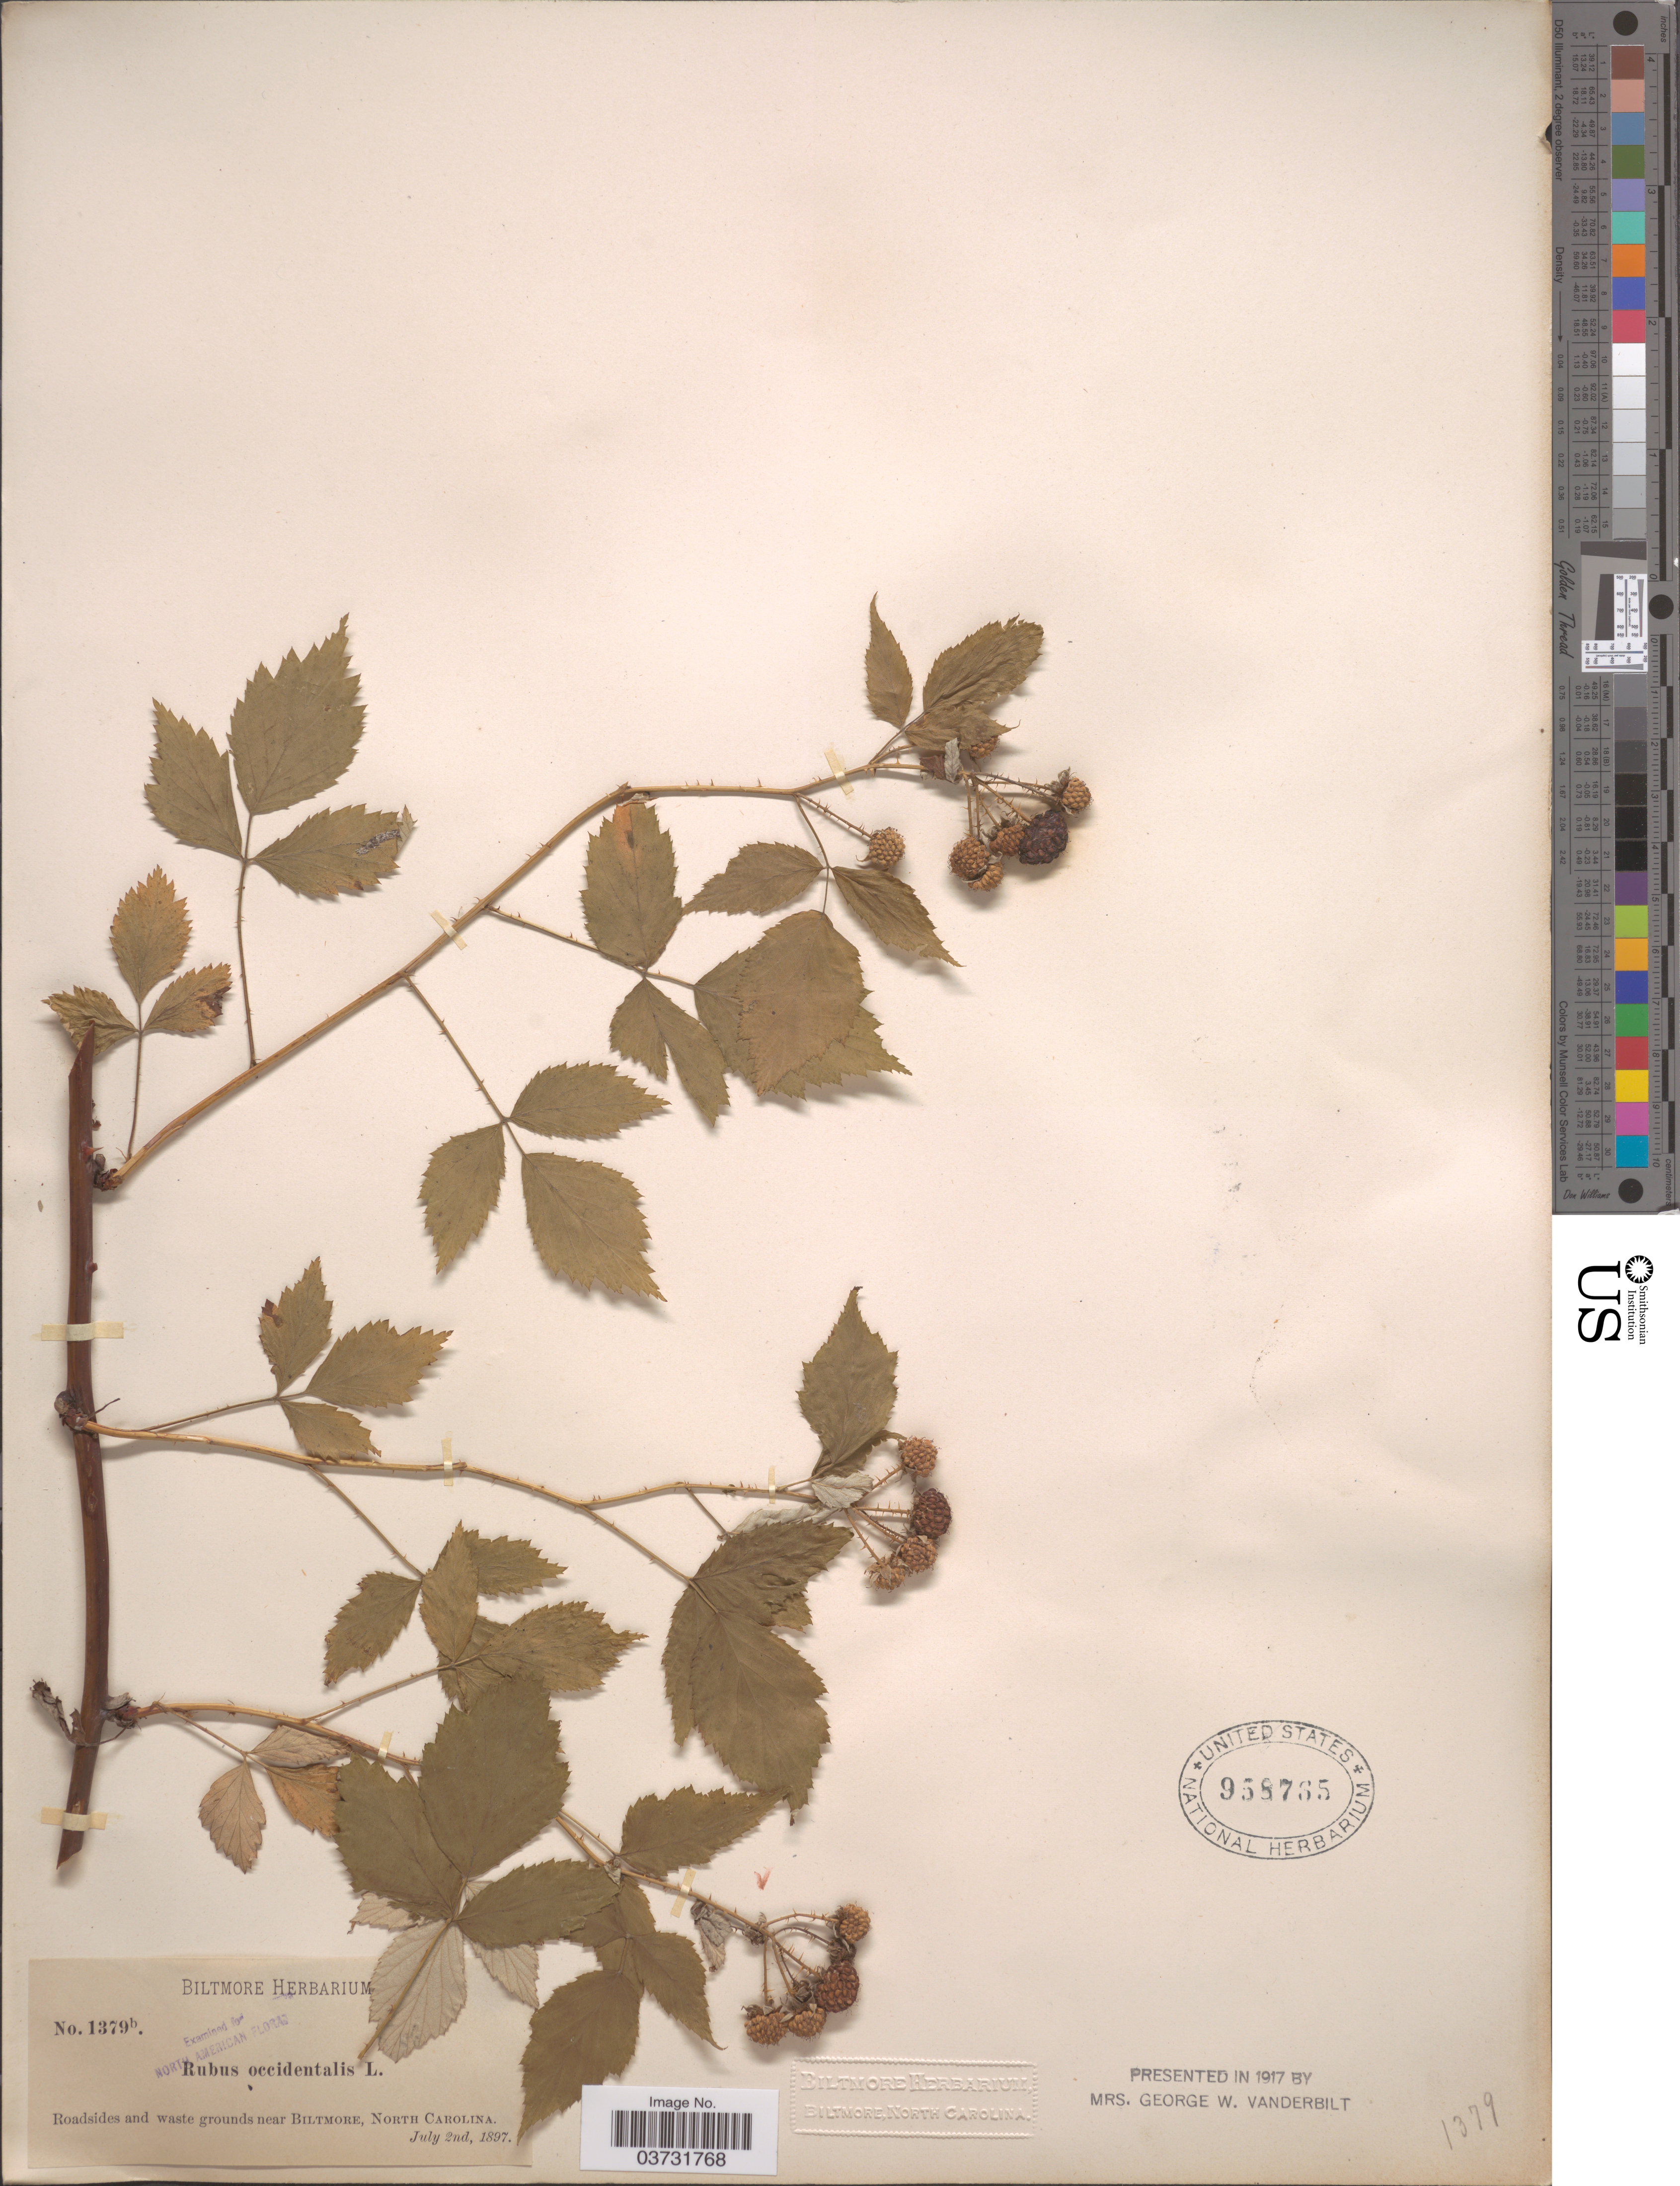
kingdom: Plantae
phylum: Tracheophyta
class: Magnoliopsida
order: Rosales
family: Rosaceae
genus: Rubus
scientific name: Rubus occidentalis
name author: L.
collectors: ex herb. Biltmore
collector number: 1379b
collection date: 1897-07-02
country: United States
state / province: North Carolina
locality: Roadsides and waste ground near Biltmore.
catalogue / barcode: US 958785